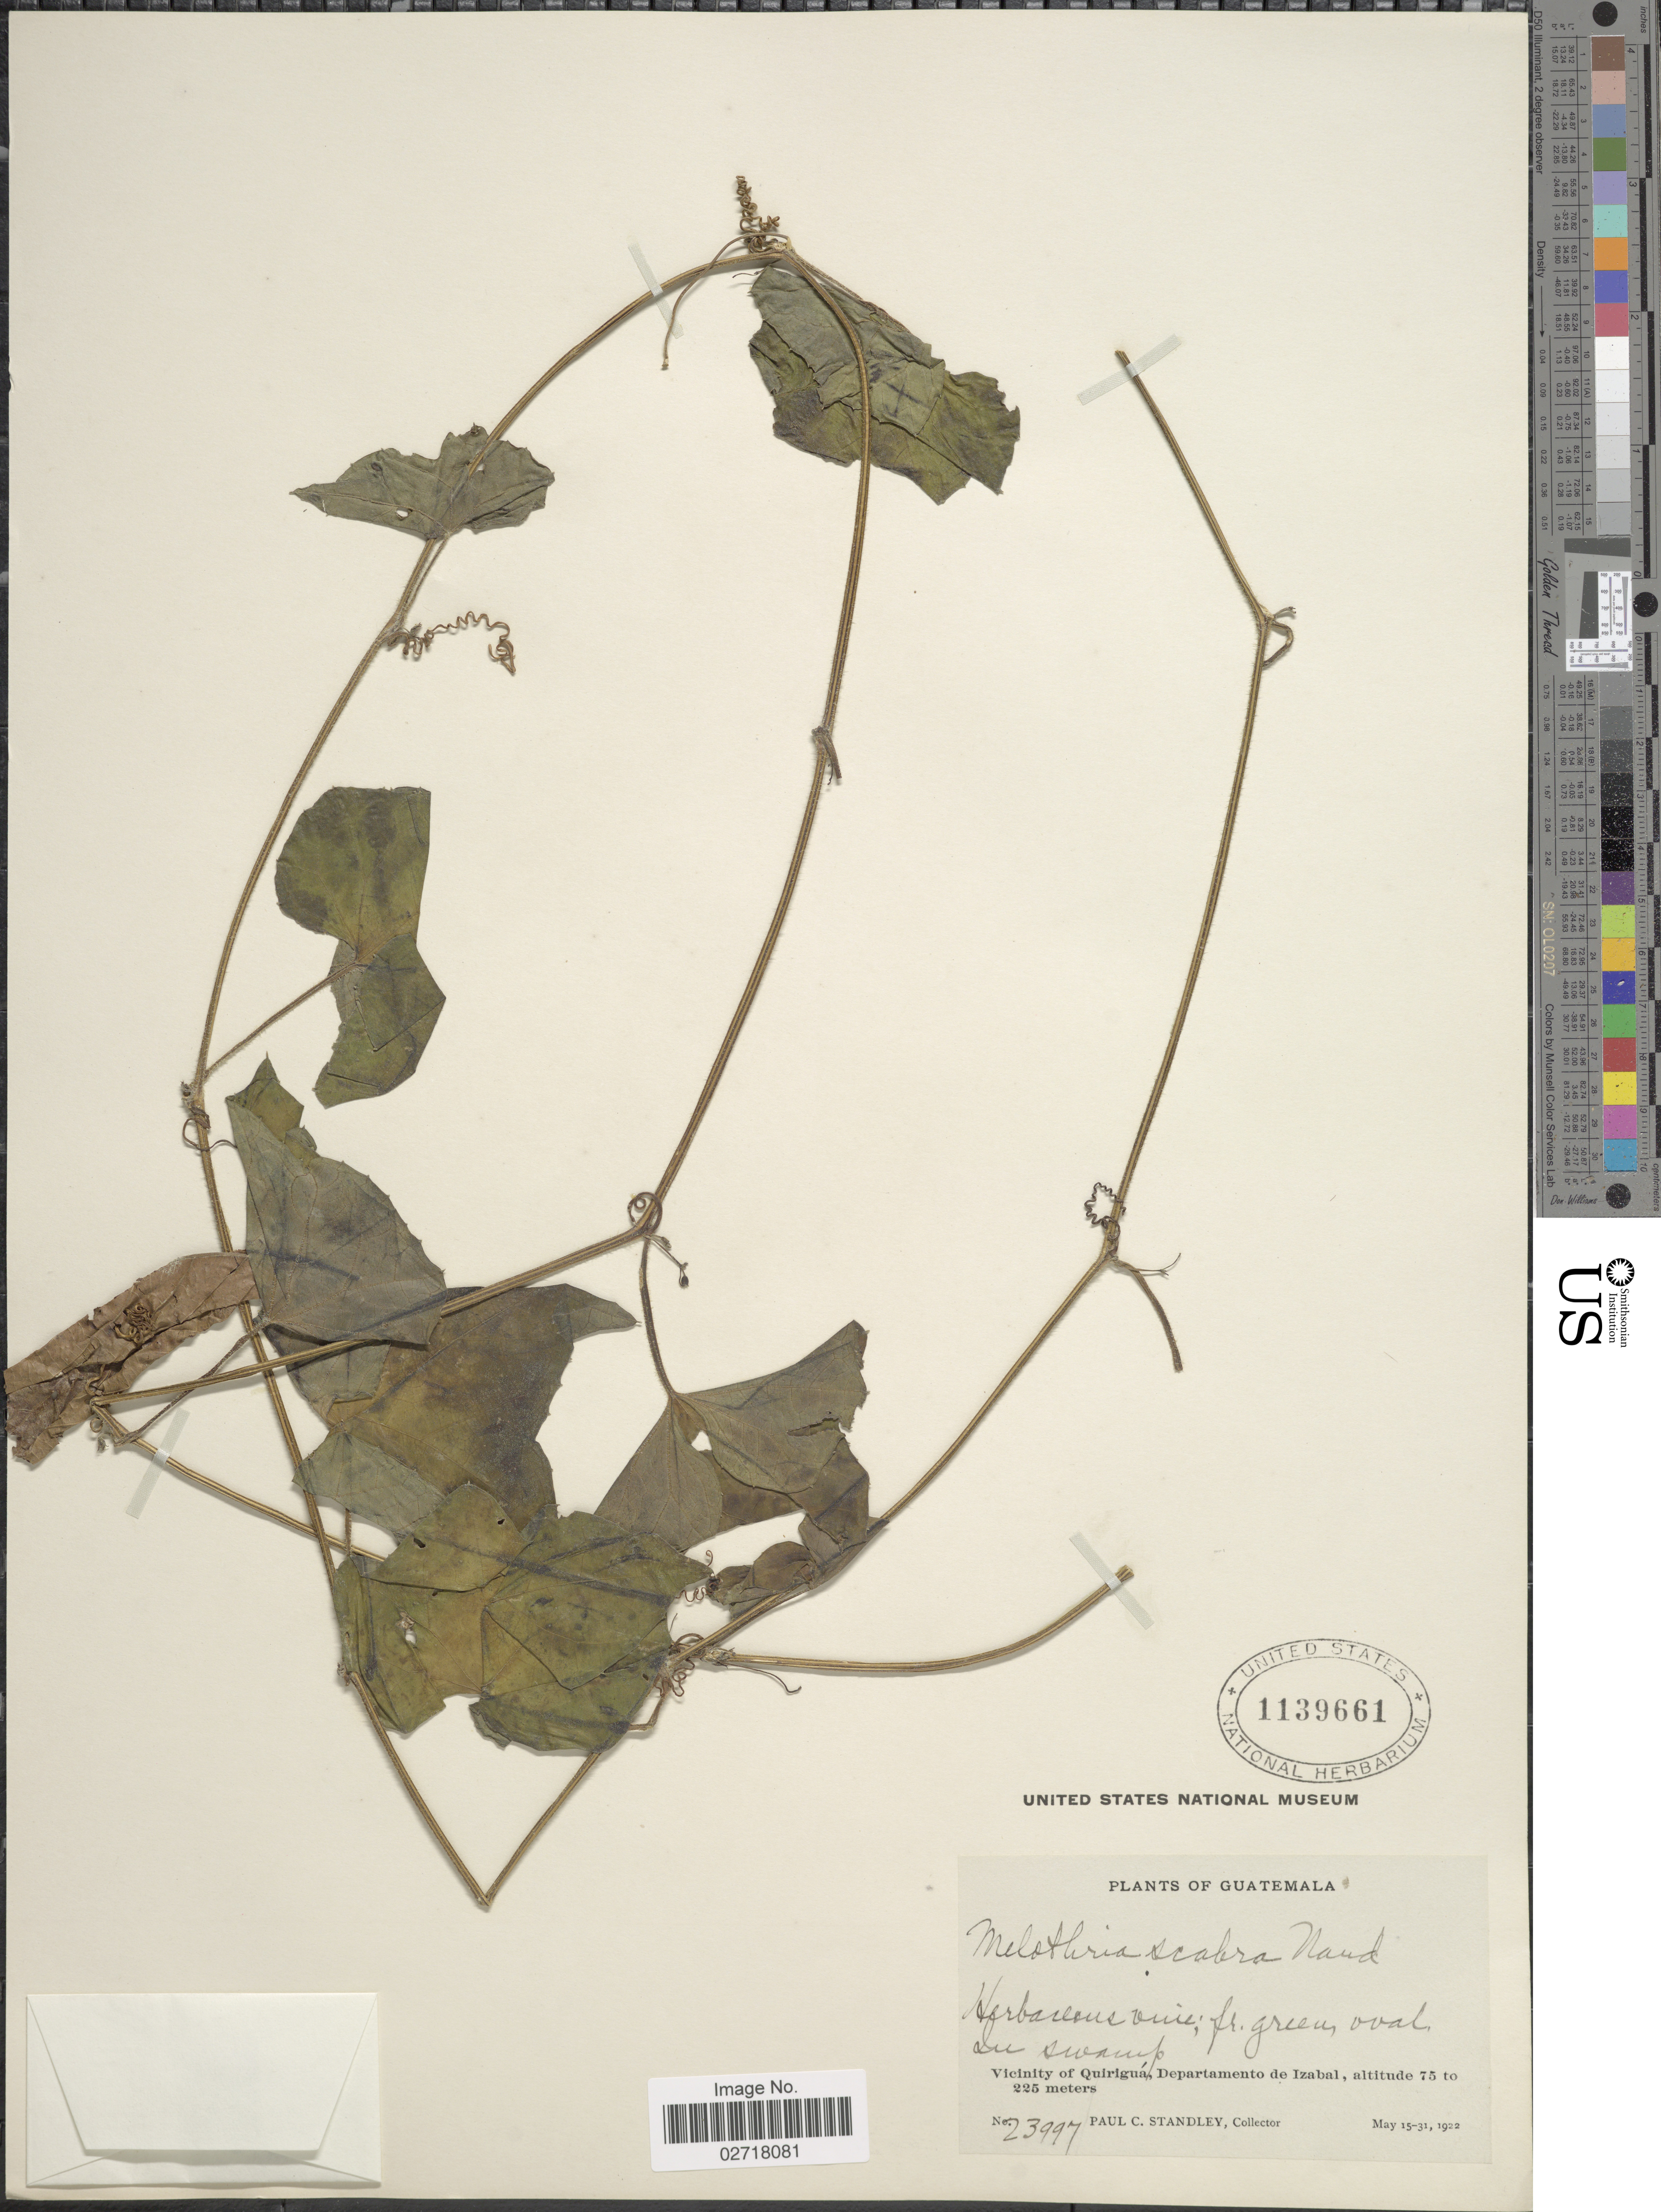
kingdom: Plantae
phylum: Tracheophyta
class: Magnoliopsida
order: Cucurbitales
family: Cucurbitaceae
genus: Melothria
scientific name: Melothria scabra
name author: Naudin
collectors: P. C. Standley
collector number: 23997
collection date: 1922-05-15/1922-05-31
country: Guatemala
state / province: Izabal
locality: Vicinity of Quirigua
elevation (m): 75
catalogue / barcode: US 1139661